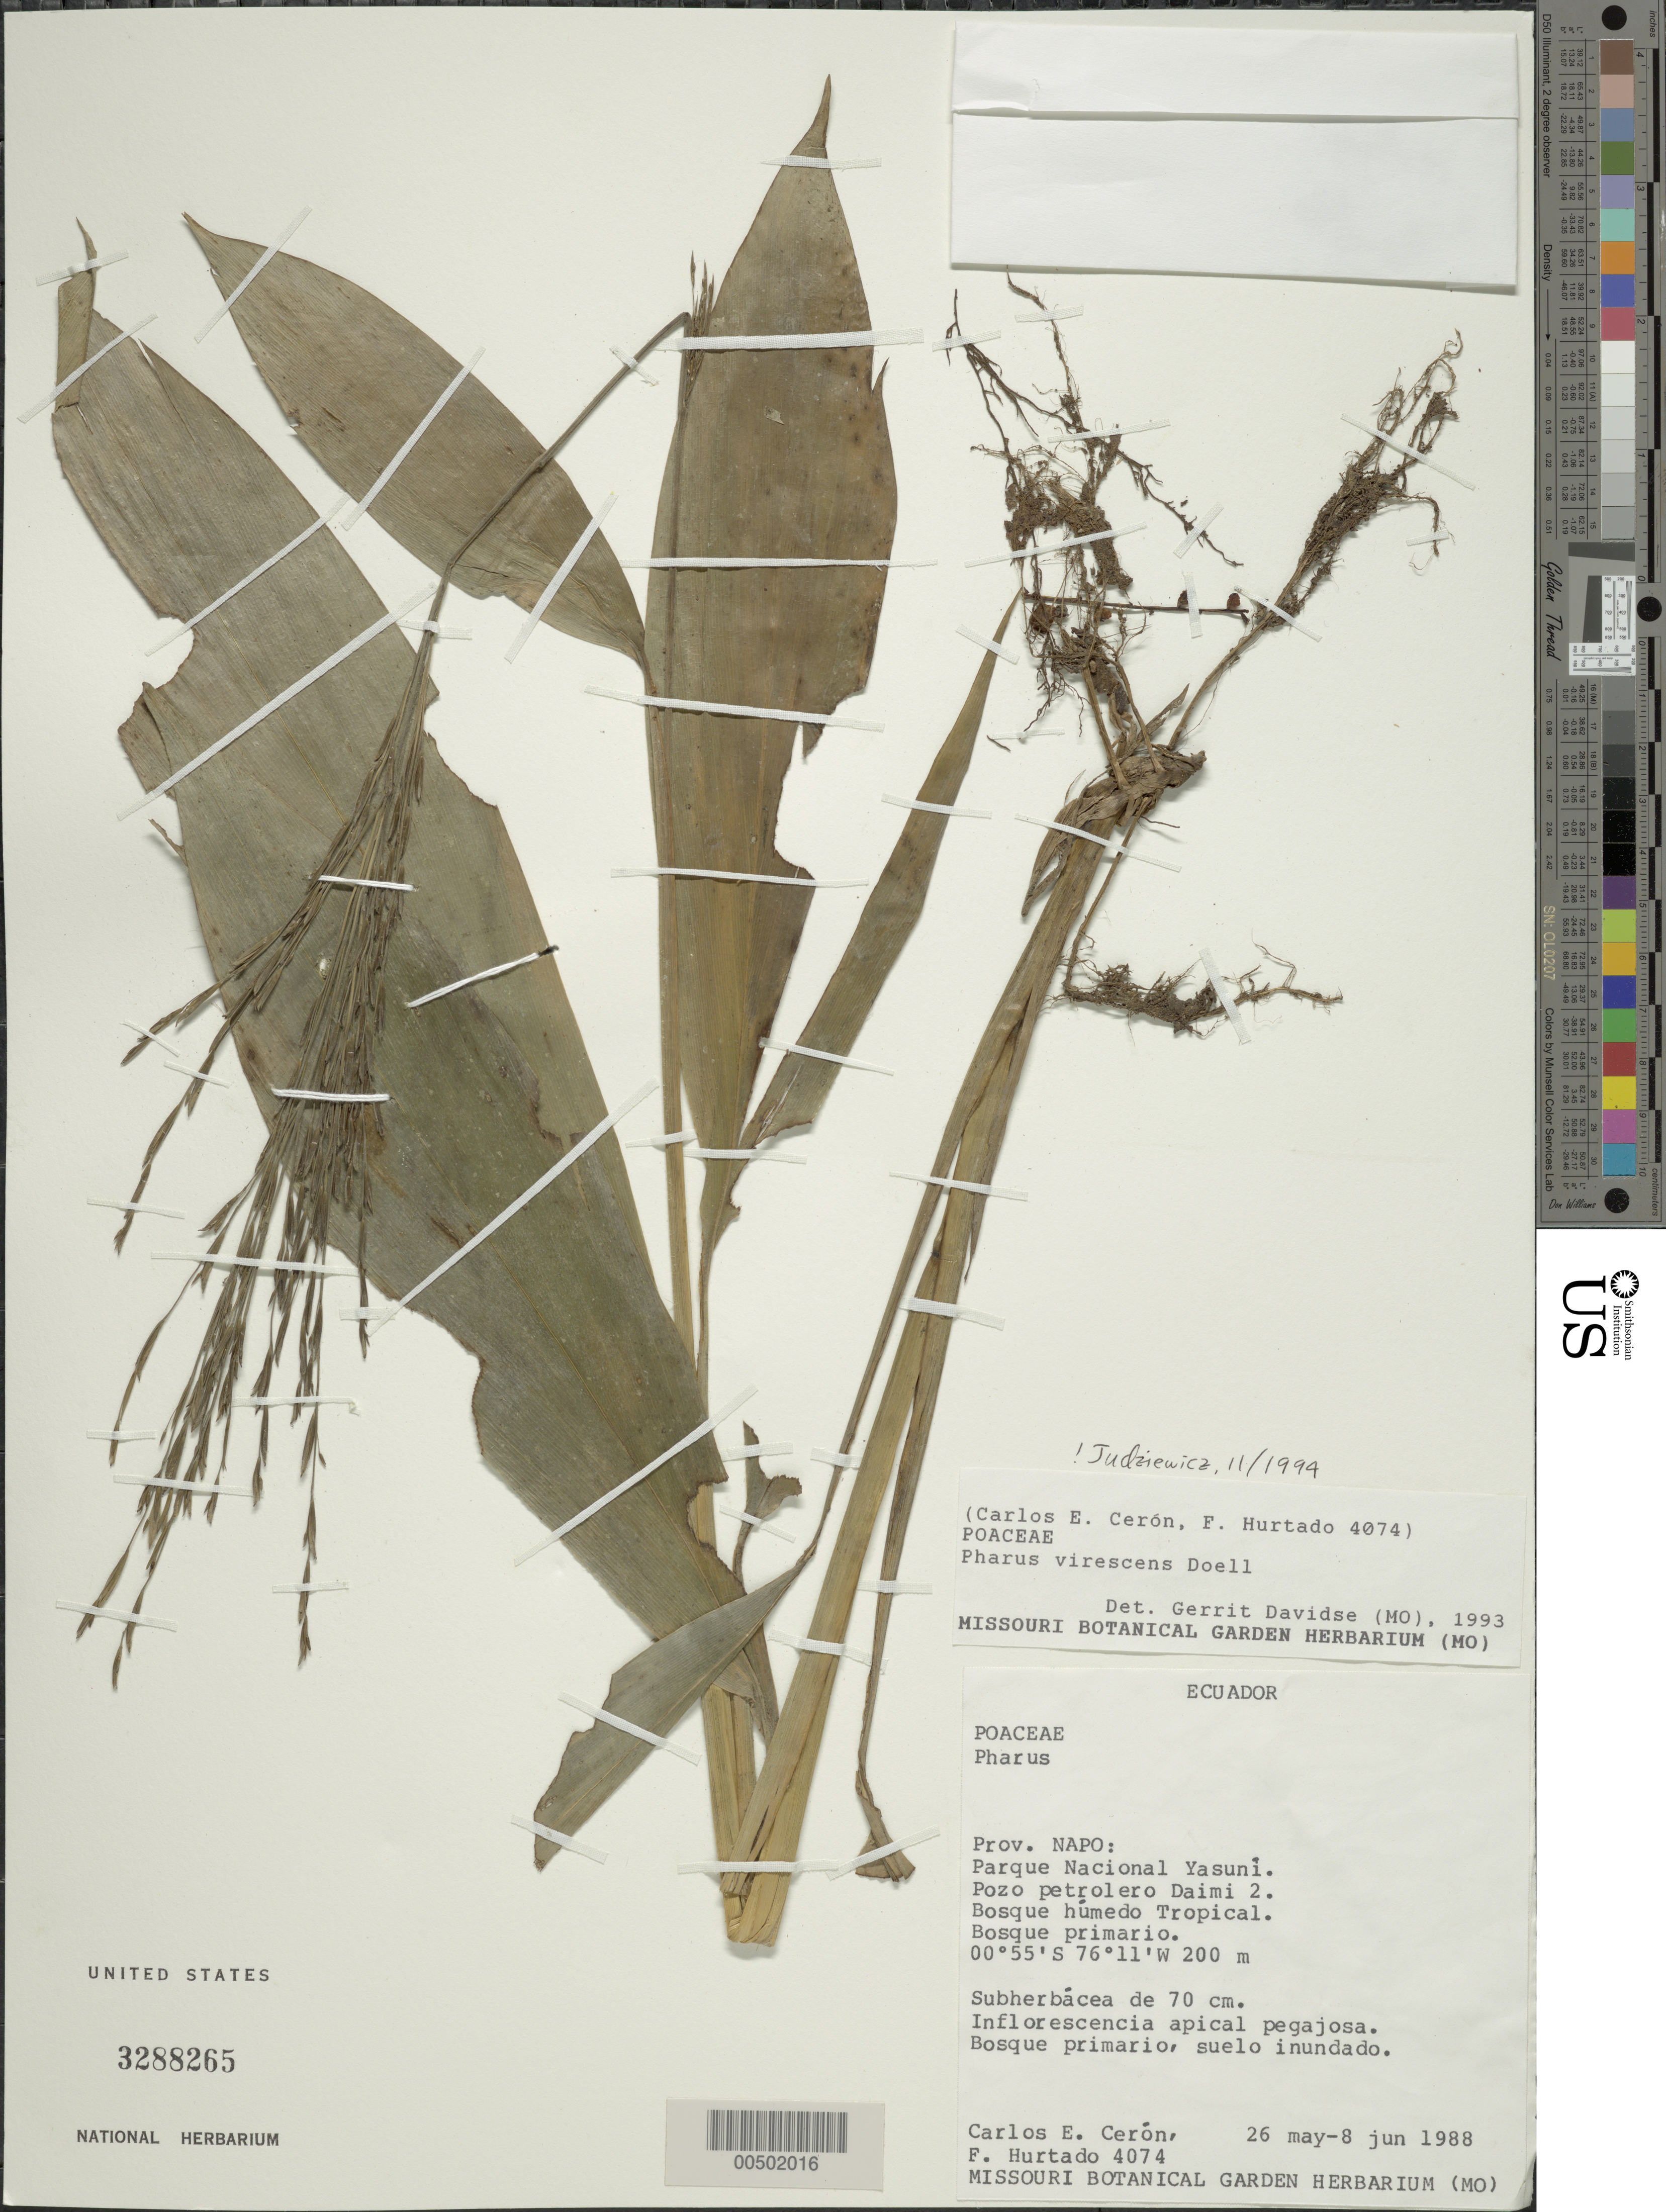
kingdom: Plantae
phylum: Tracheophyta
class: Liliopsida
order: Poales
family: Poaceae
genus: Pharus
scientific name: Pharus virescens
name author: Döll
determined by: Davidse, Gerrit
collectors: C. E. Cerón M. & F. Hurtado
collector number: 4074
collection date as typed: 26 May 1988 to 08 Jun 1988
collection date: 1988-05-26/1988-06-08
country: Ecuador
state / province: Napo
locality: Parque Nacional yasuni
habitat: Bosque humedo tropical. bosque primario.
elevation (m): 200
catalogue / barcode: US 3288265